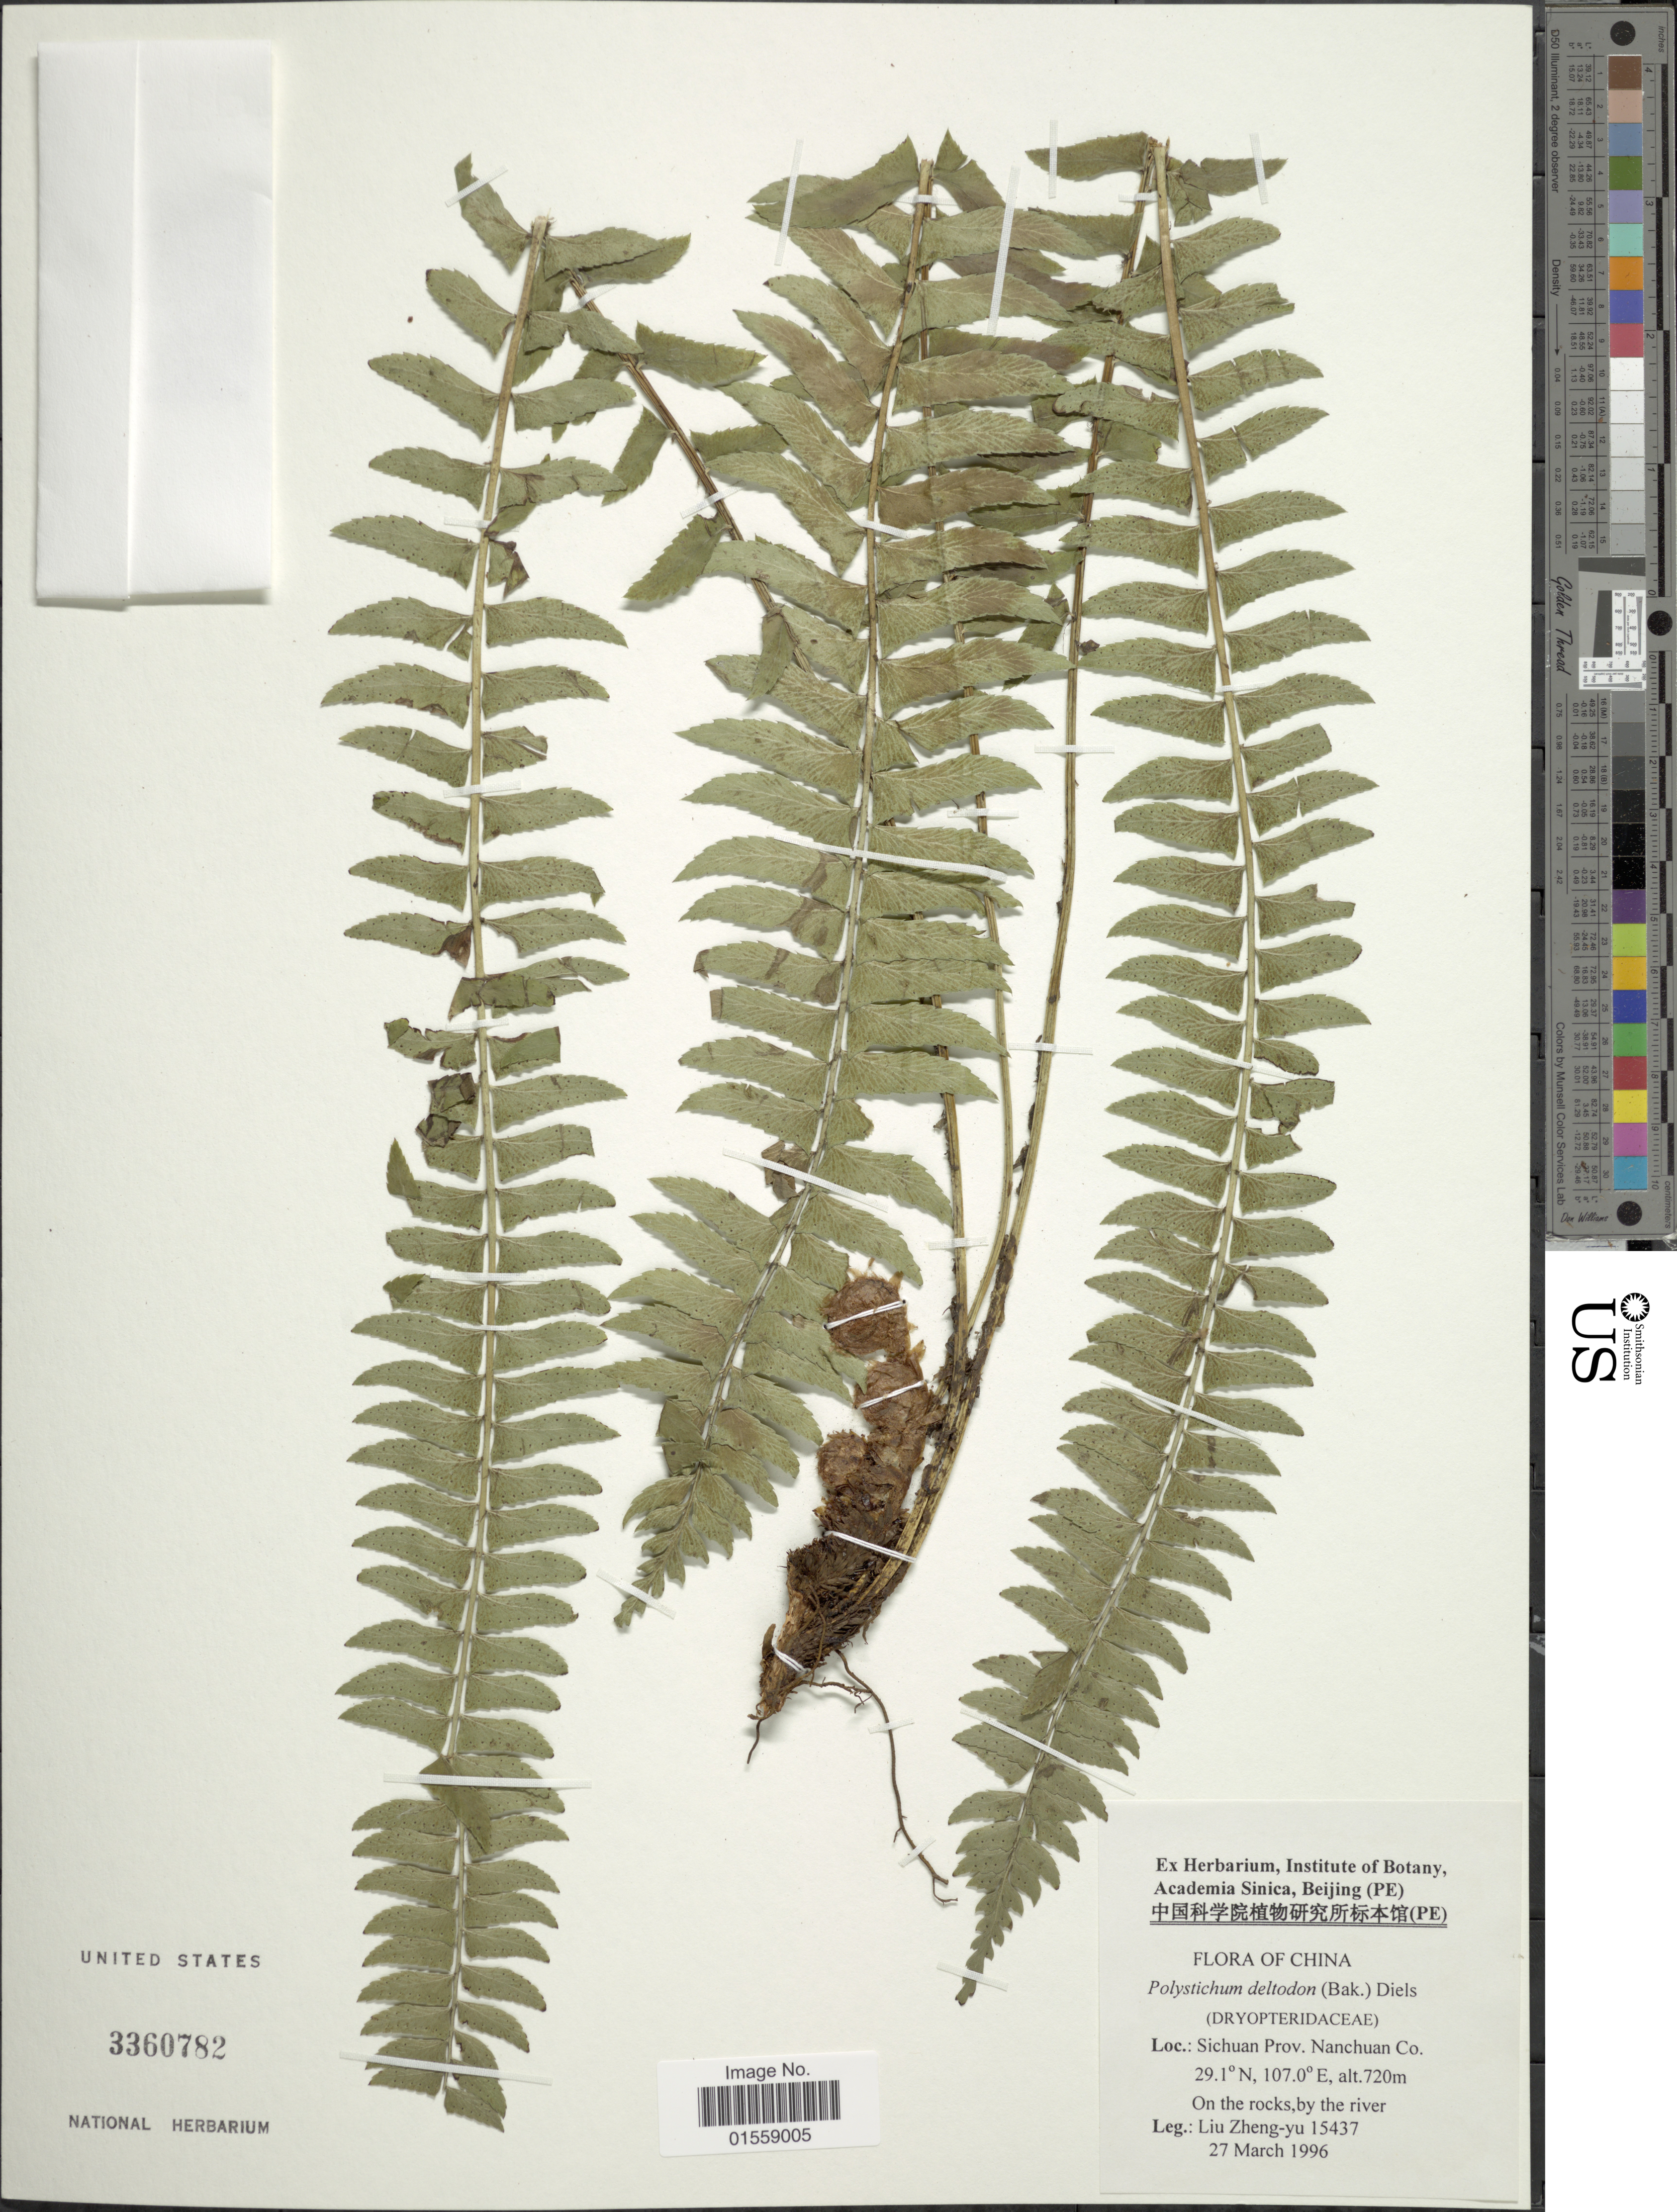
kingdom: Plantae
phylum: Tracheophyta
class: Polypodiopsida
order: Polypodiales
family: Dryopteridaceae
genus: Polystichum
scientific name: Polystichum deltodon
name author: (Baker) Diels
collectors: L. Zheng-yu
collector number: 15437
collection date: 1996-03-27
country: China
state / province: Sichuan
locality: Nanchuan Co., on the rocks by the river.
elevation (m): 720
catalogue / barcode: US 3360782